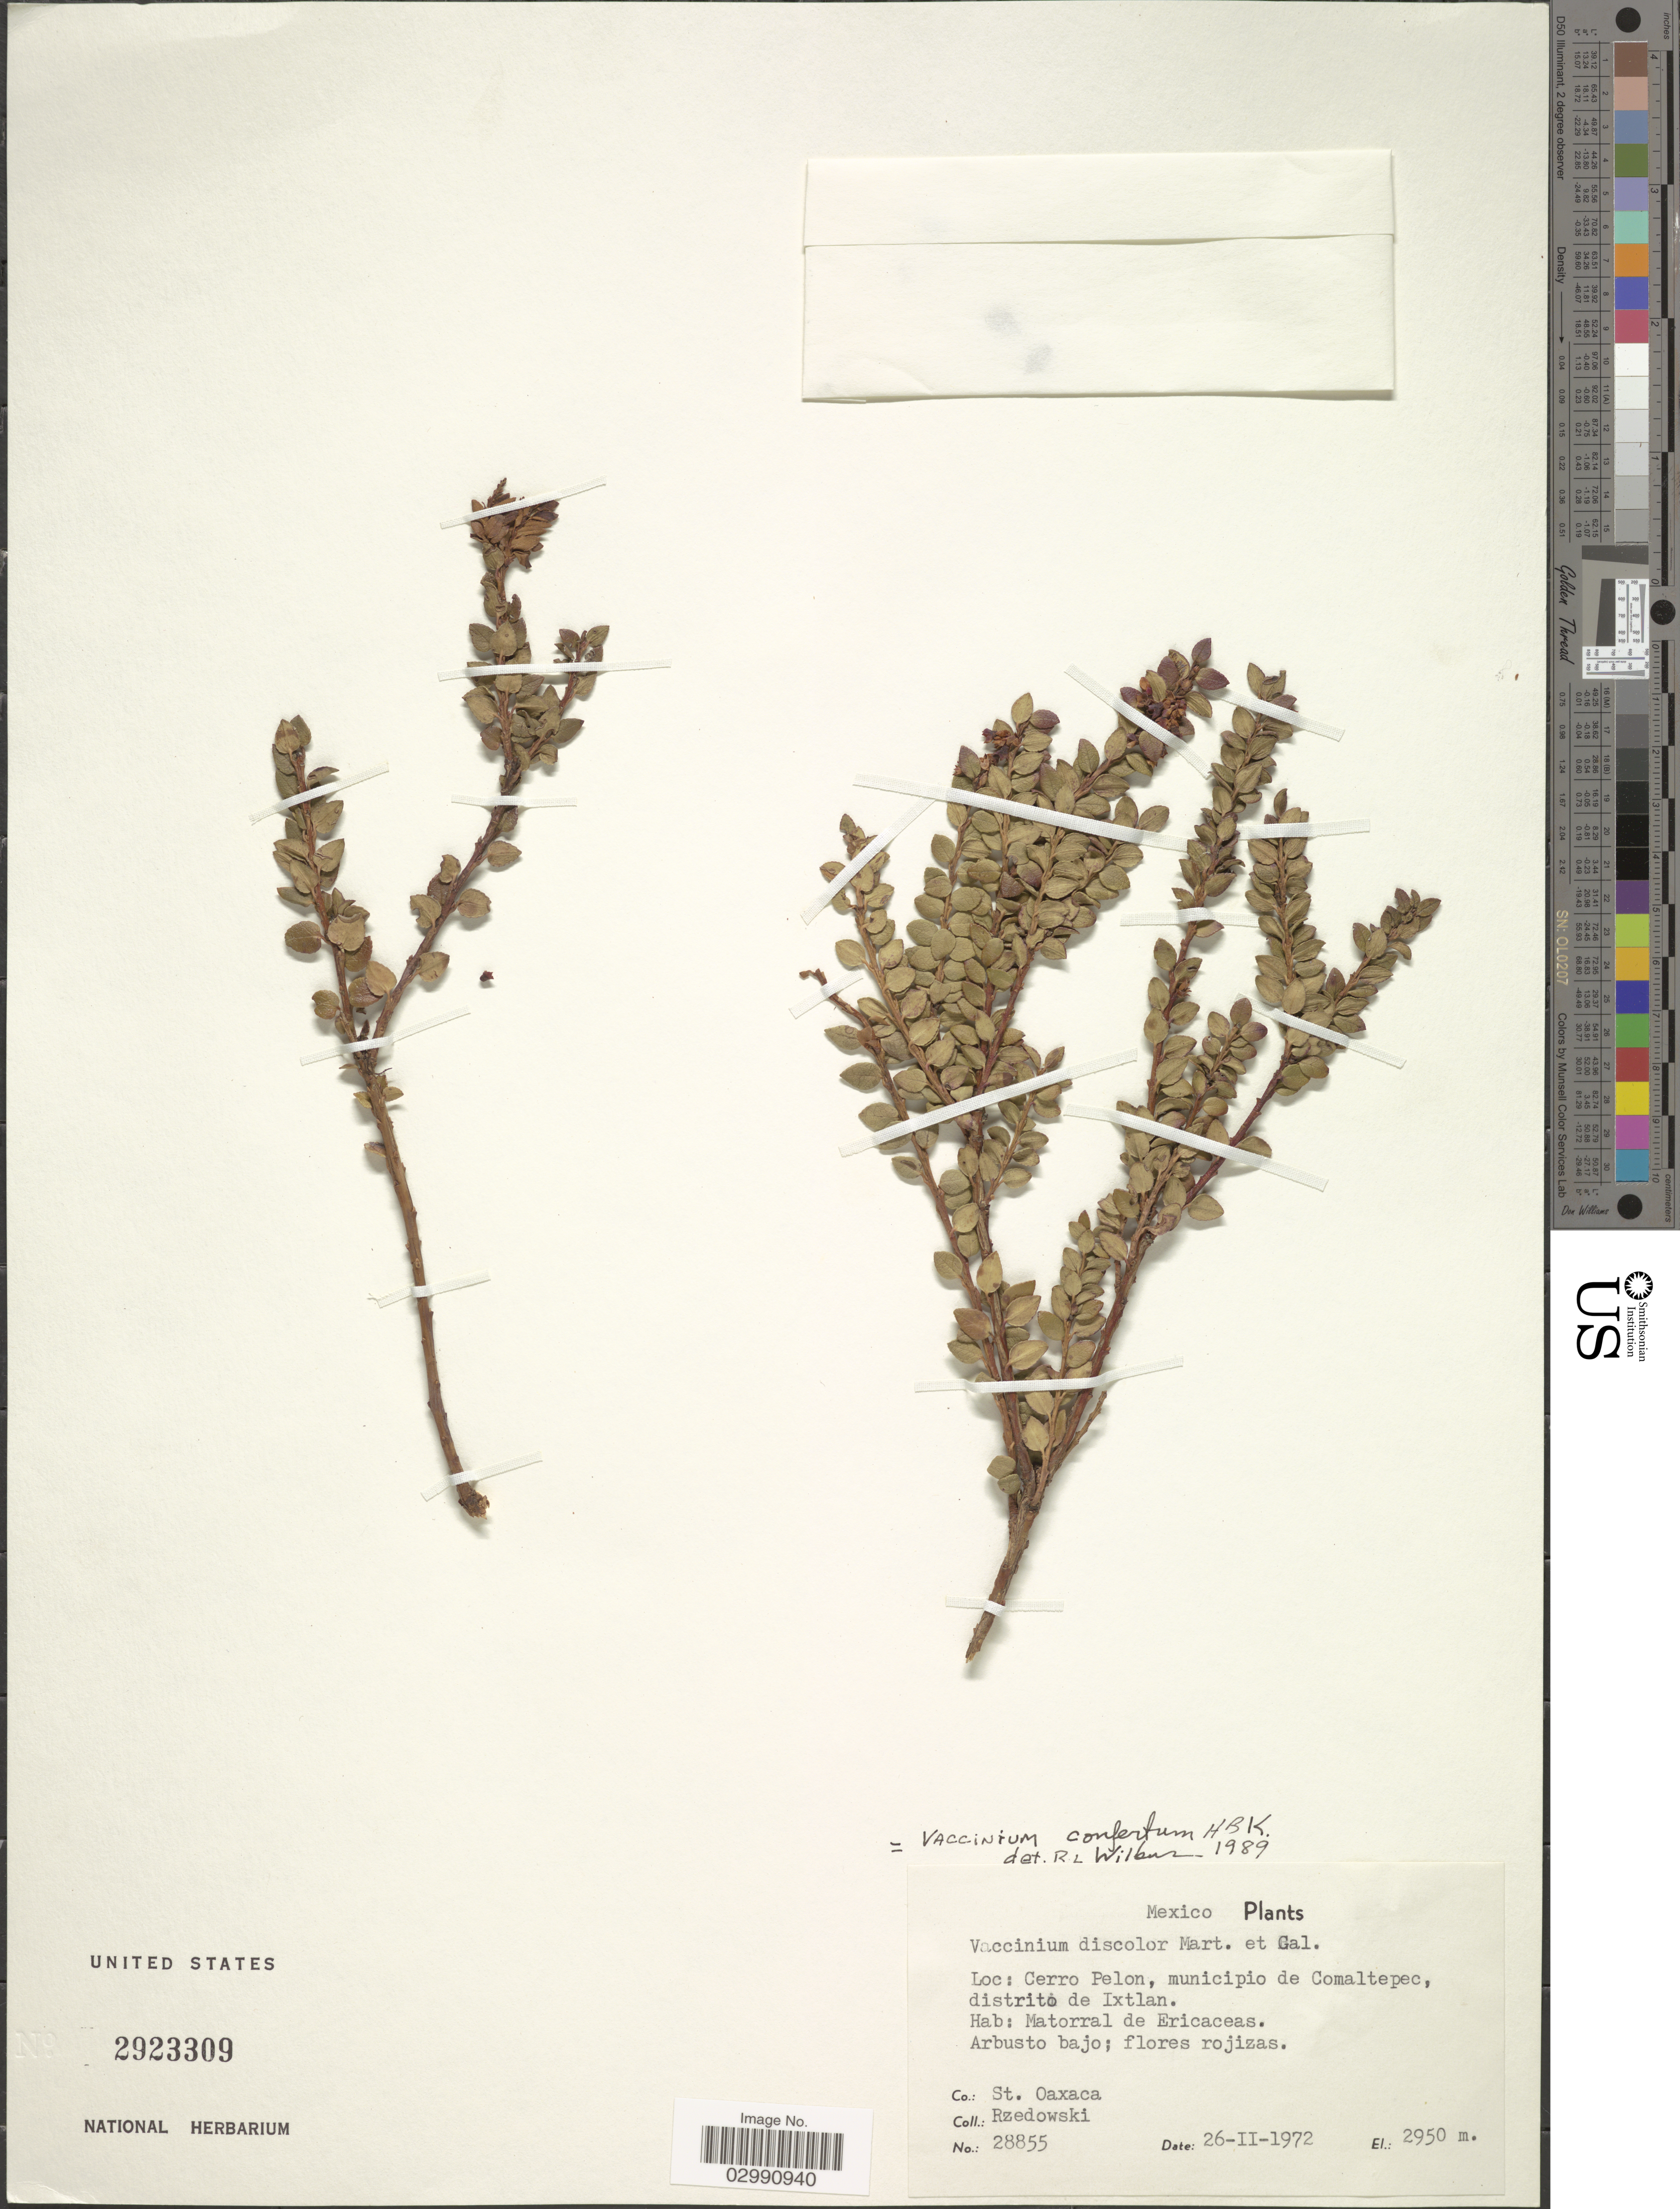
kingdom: Plantae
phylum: Tracheophyta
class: Magnoliopsida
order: Ericales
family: Ericaceae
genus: Vaccinium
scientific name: Vaccinium confertum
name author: Kunth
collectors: Rzedowski, --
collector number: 28855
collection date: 1972-02-26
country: Mexico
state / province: Oaxaca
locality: Cerro Pelon, municipio de Comaltepec, distrito de Ixtlan. Co.: St. Oaxaca.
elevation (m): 2950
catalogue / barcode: US 2923309